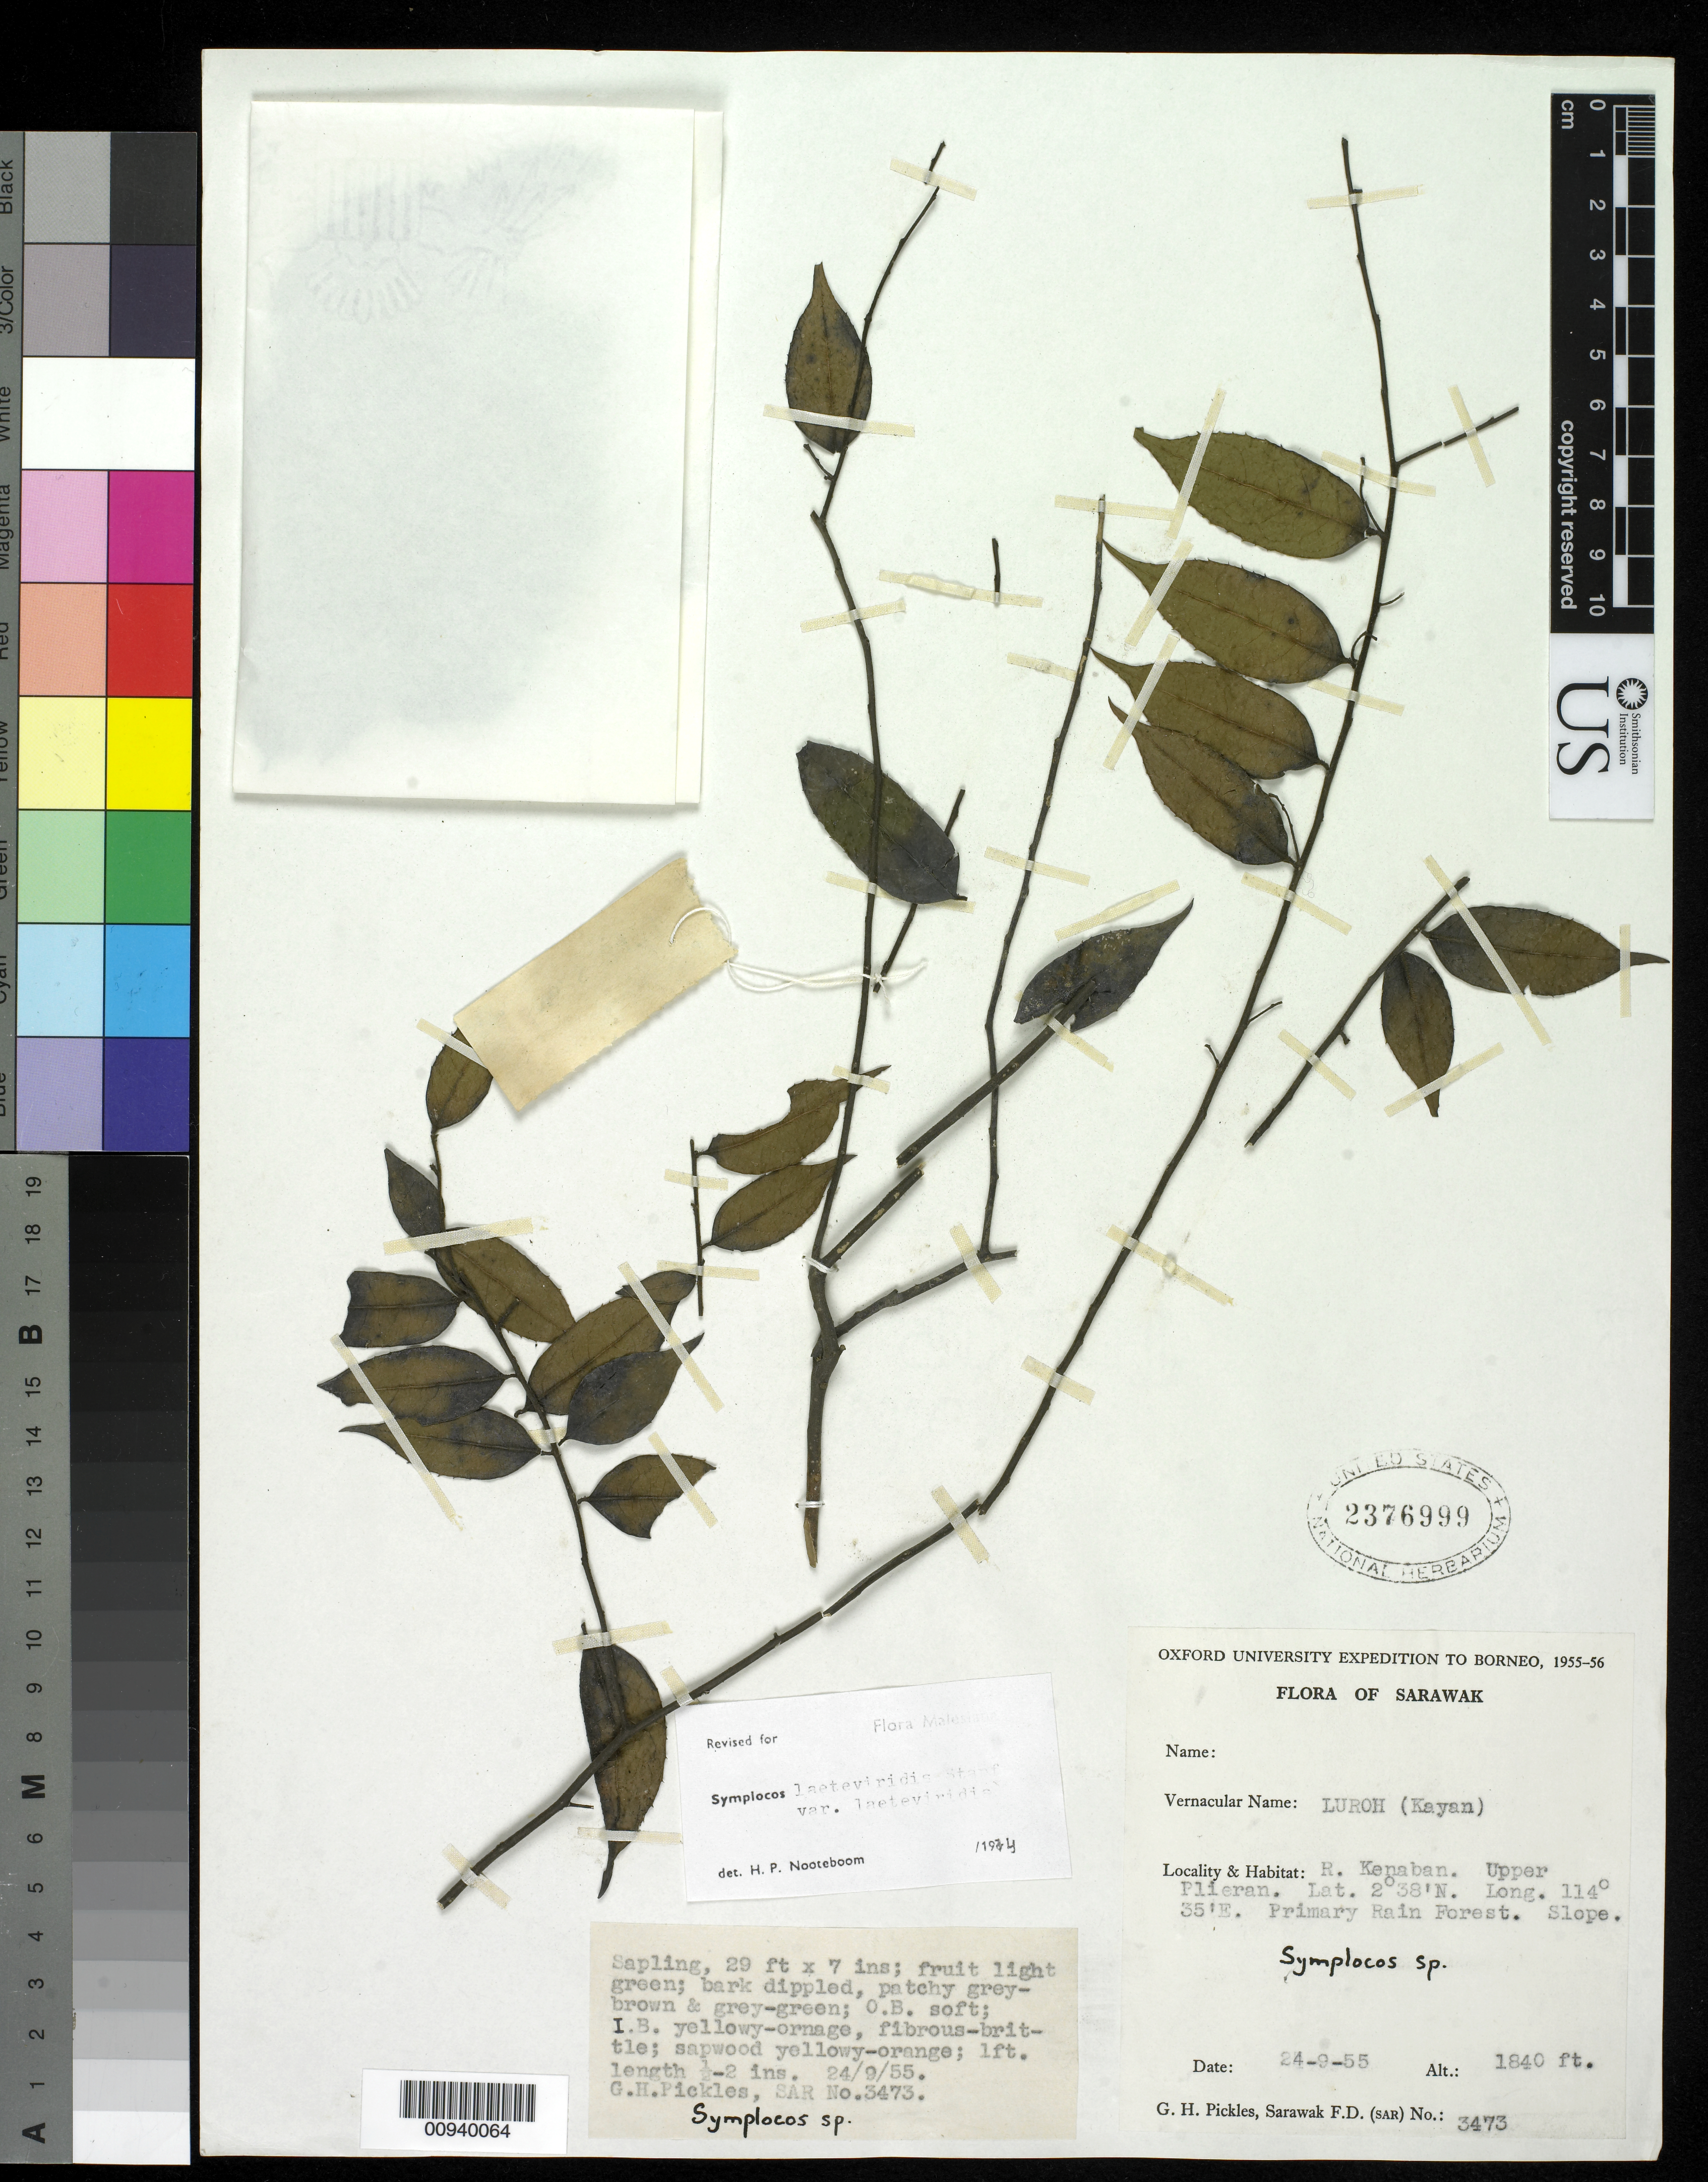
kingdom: Plantae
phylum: Tracheophyta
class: Magnoliopsida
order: Ericales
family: Symplocaceae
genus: Symplocos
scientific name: Symplocos laeteviridis var. laeteviridis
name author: Stapf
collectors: G. Pickles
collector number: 3473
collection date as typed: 20 Sep 1955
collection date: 1955-09-20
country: Malaysia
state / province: Sarawak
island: Borneo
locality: R. Kepaban. Upper Plieran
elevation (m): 561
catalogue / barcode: US 2376999